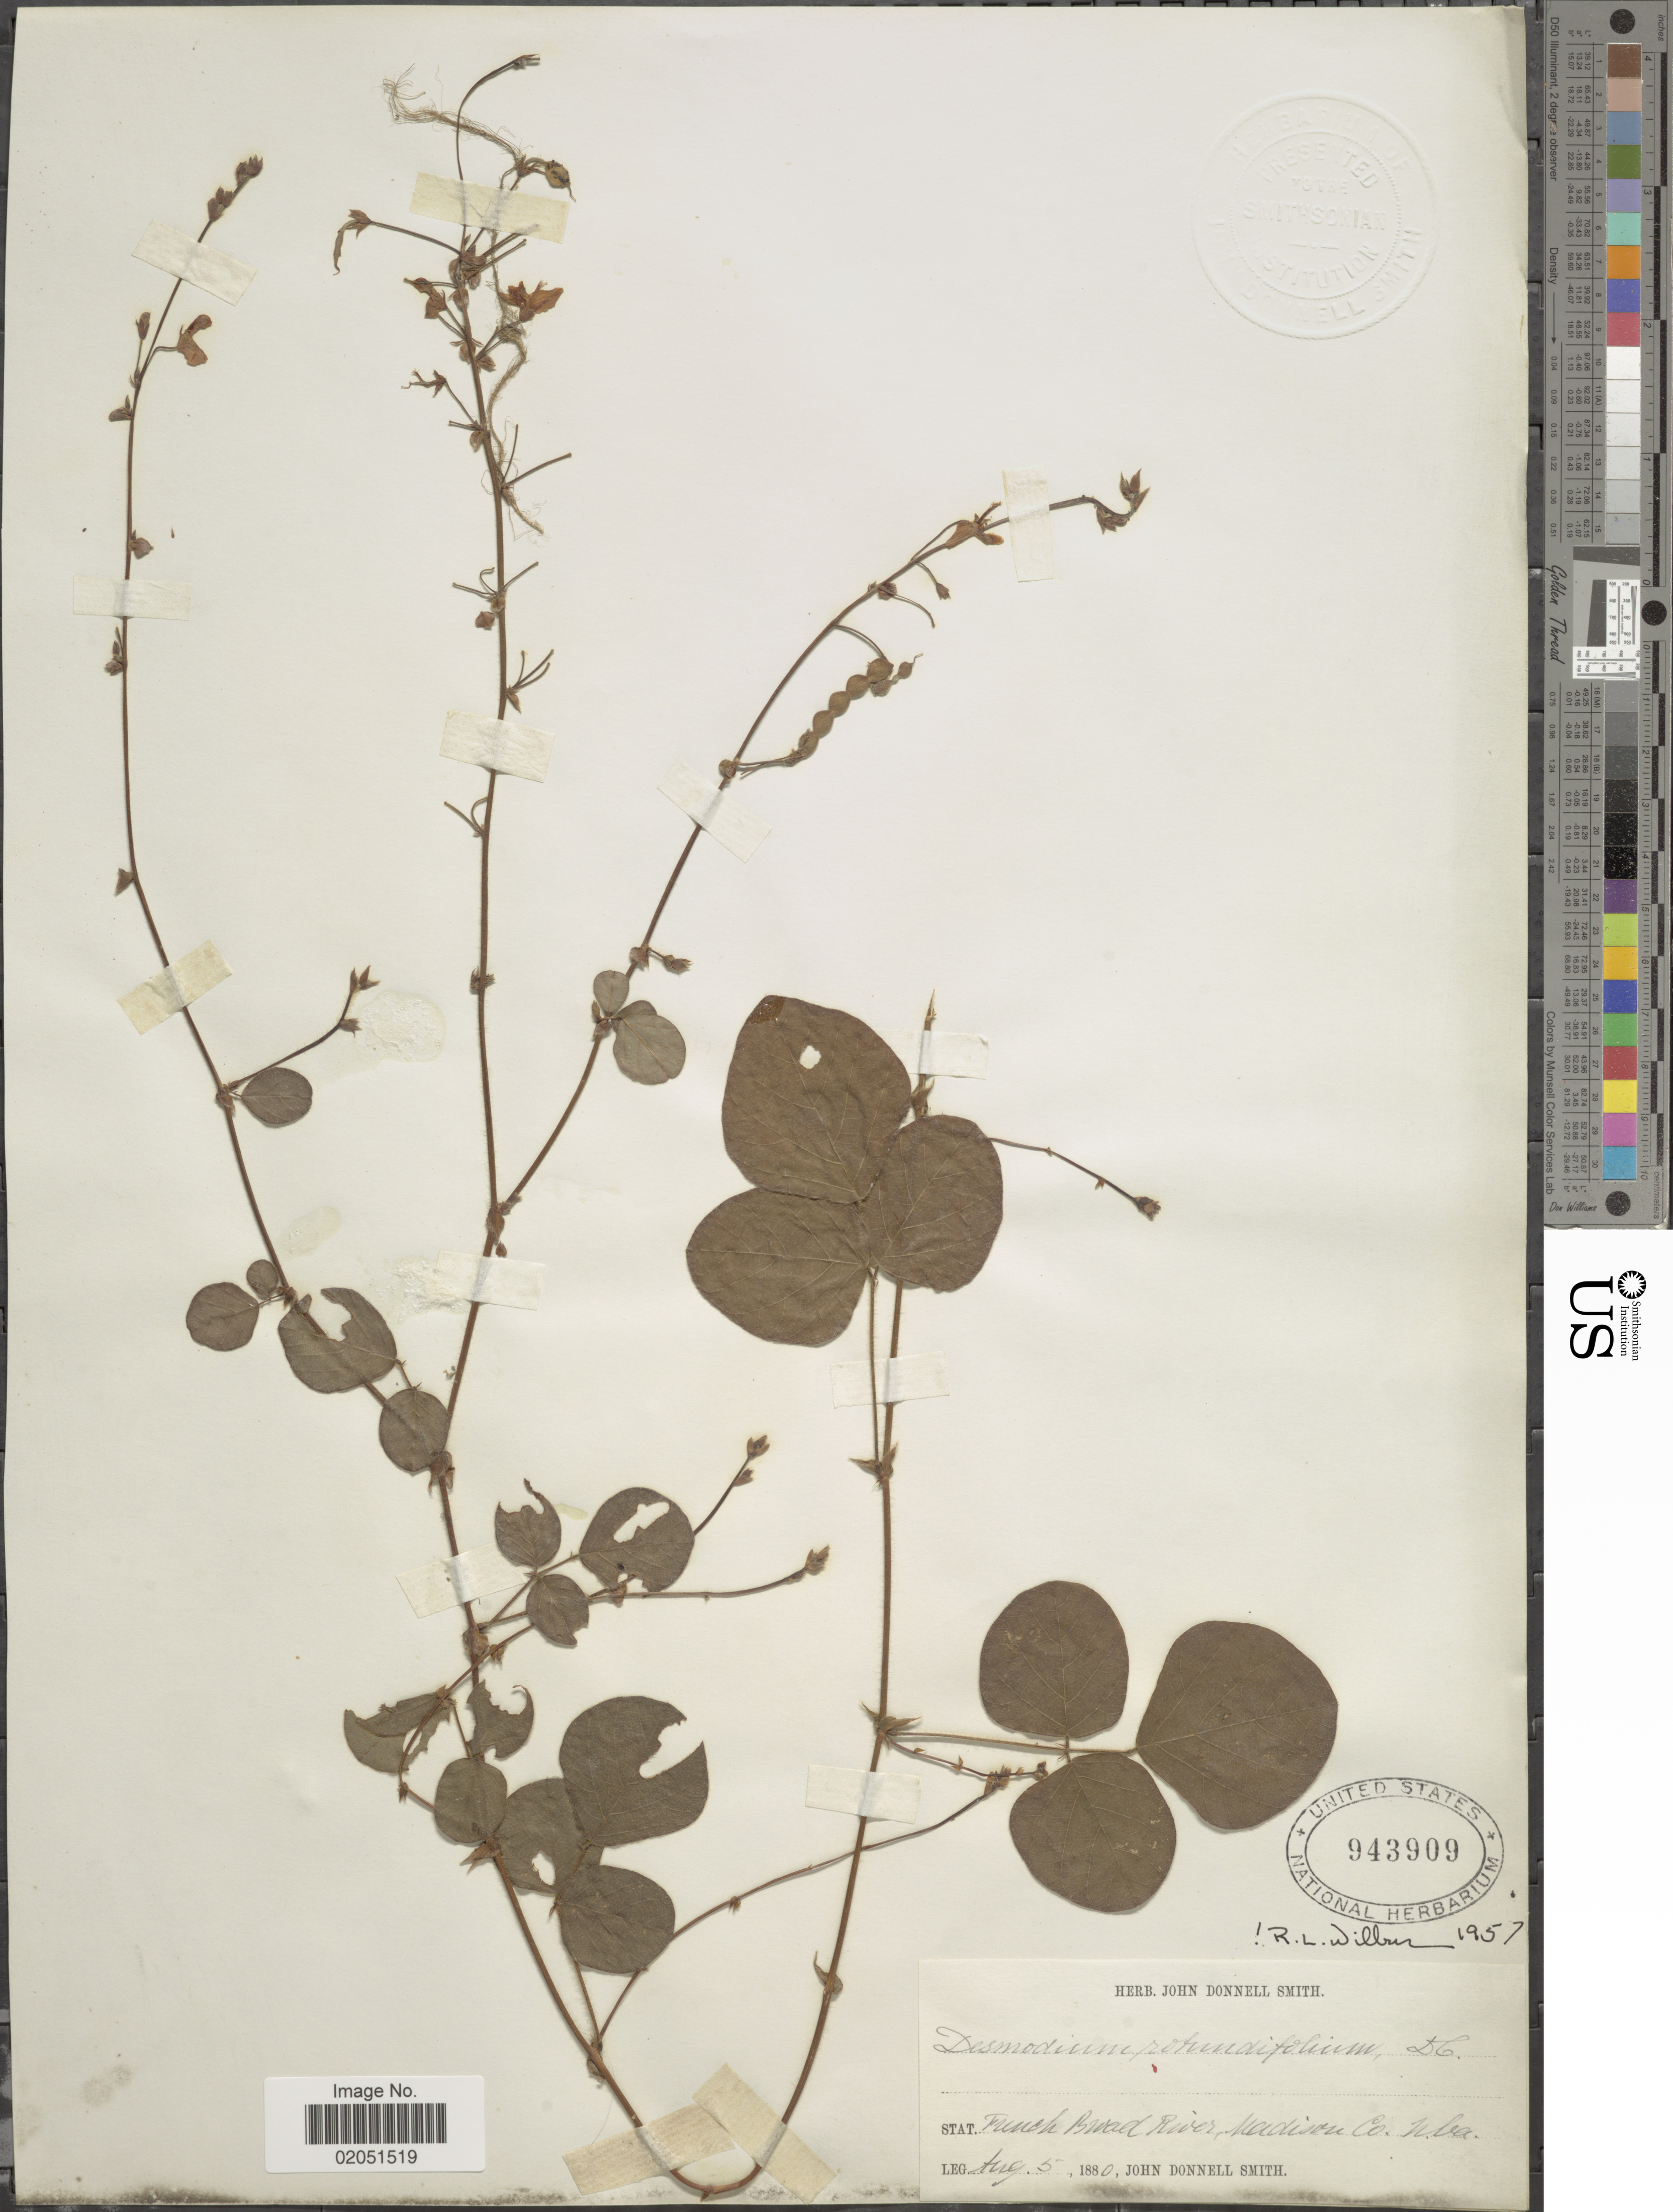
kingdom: Plantae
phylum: Tracheophyta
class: Magnoliopsida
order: Fabales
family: Fabaceae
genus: Desmodium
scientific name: Desmodium rotundifolium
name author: DC.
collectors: J. Donnell Smith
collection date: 1880-08-05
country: United States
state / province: North Carolina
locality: French Broad River, Madison Co.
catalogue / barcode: US 943909